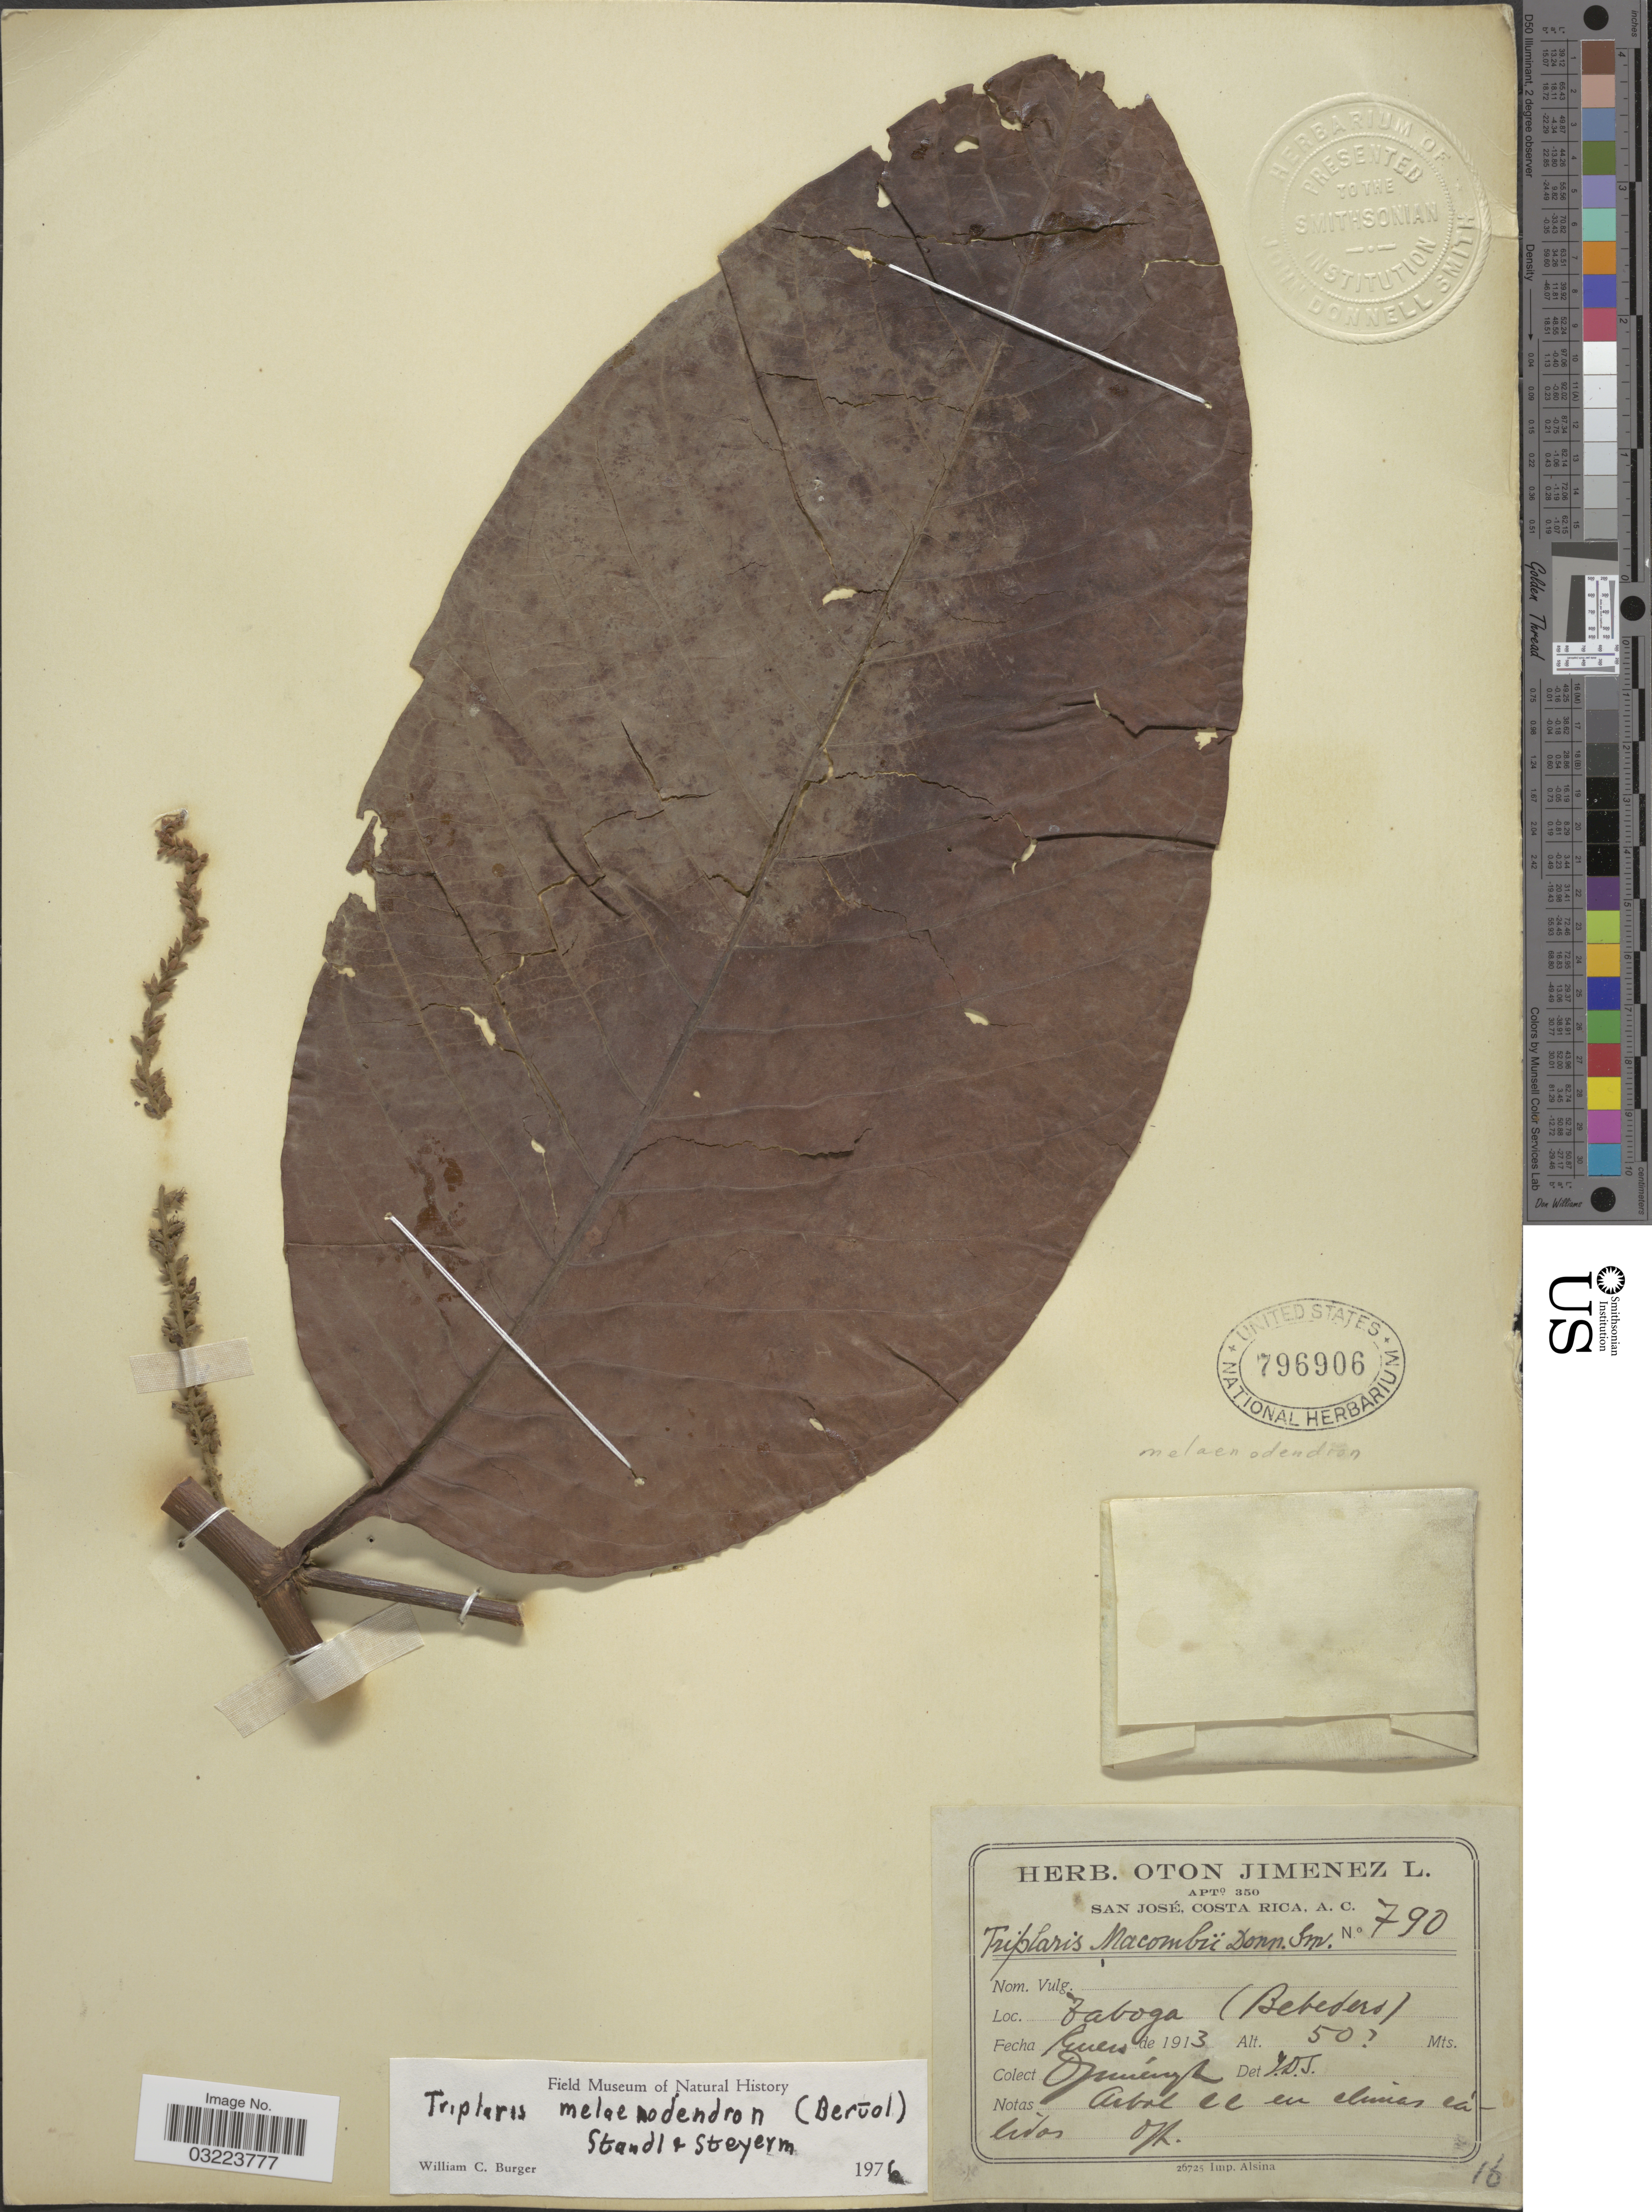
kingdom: Plantae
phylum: Tracheophyta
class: Magnoliopsida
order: Caryophyllales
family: Polygonaceae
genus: Triplaris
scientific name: Triplaris melaenodendron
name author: (Bertol.) Standl. & Steyerm.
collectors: O. Jiménez L.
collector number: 790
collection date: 1913-01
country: Costa Rica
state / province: San José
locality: Taboga (Bebedero).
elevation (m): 50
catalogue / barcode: US 796906